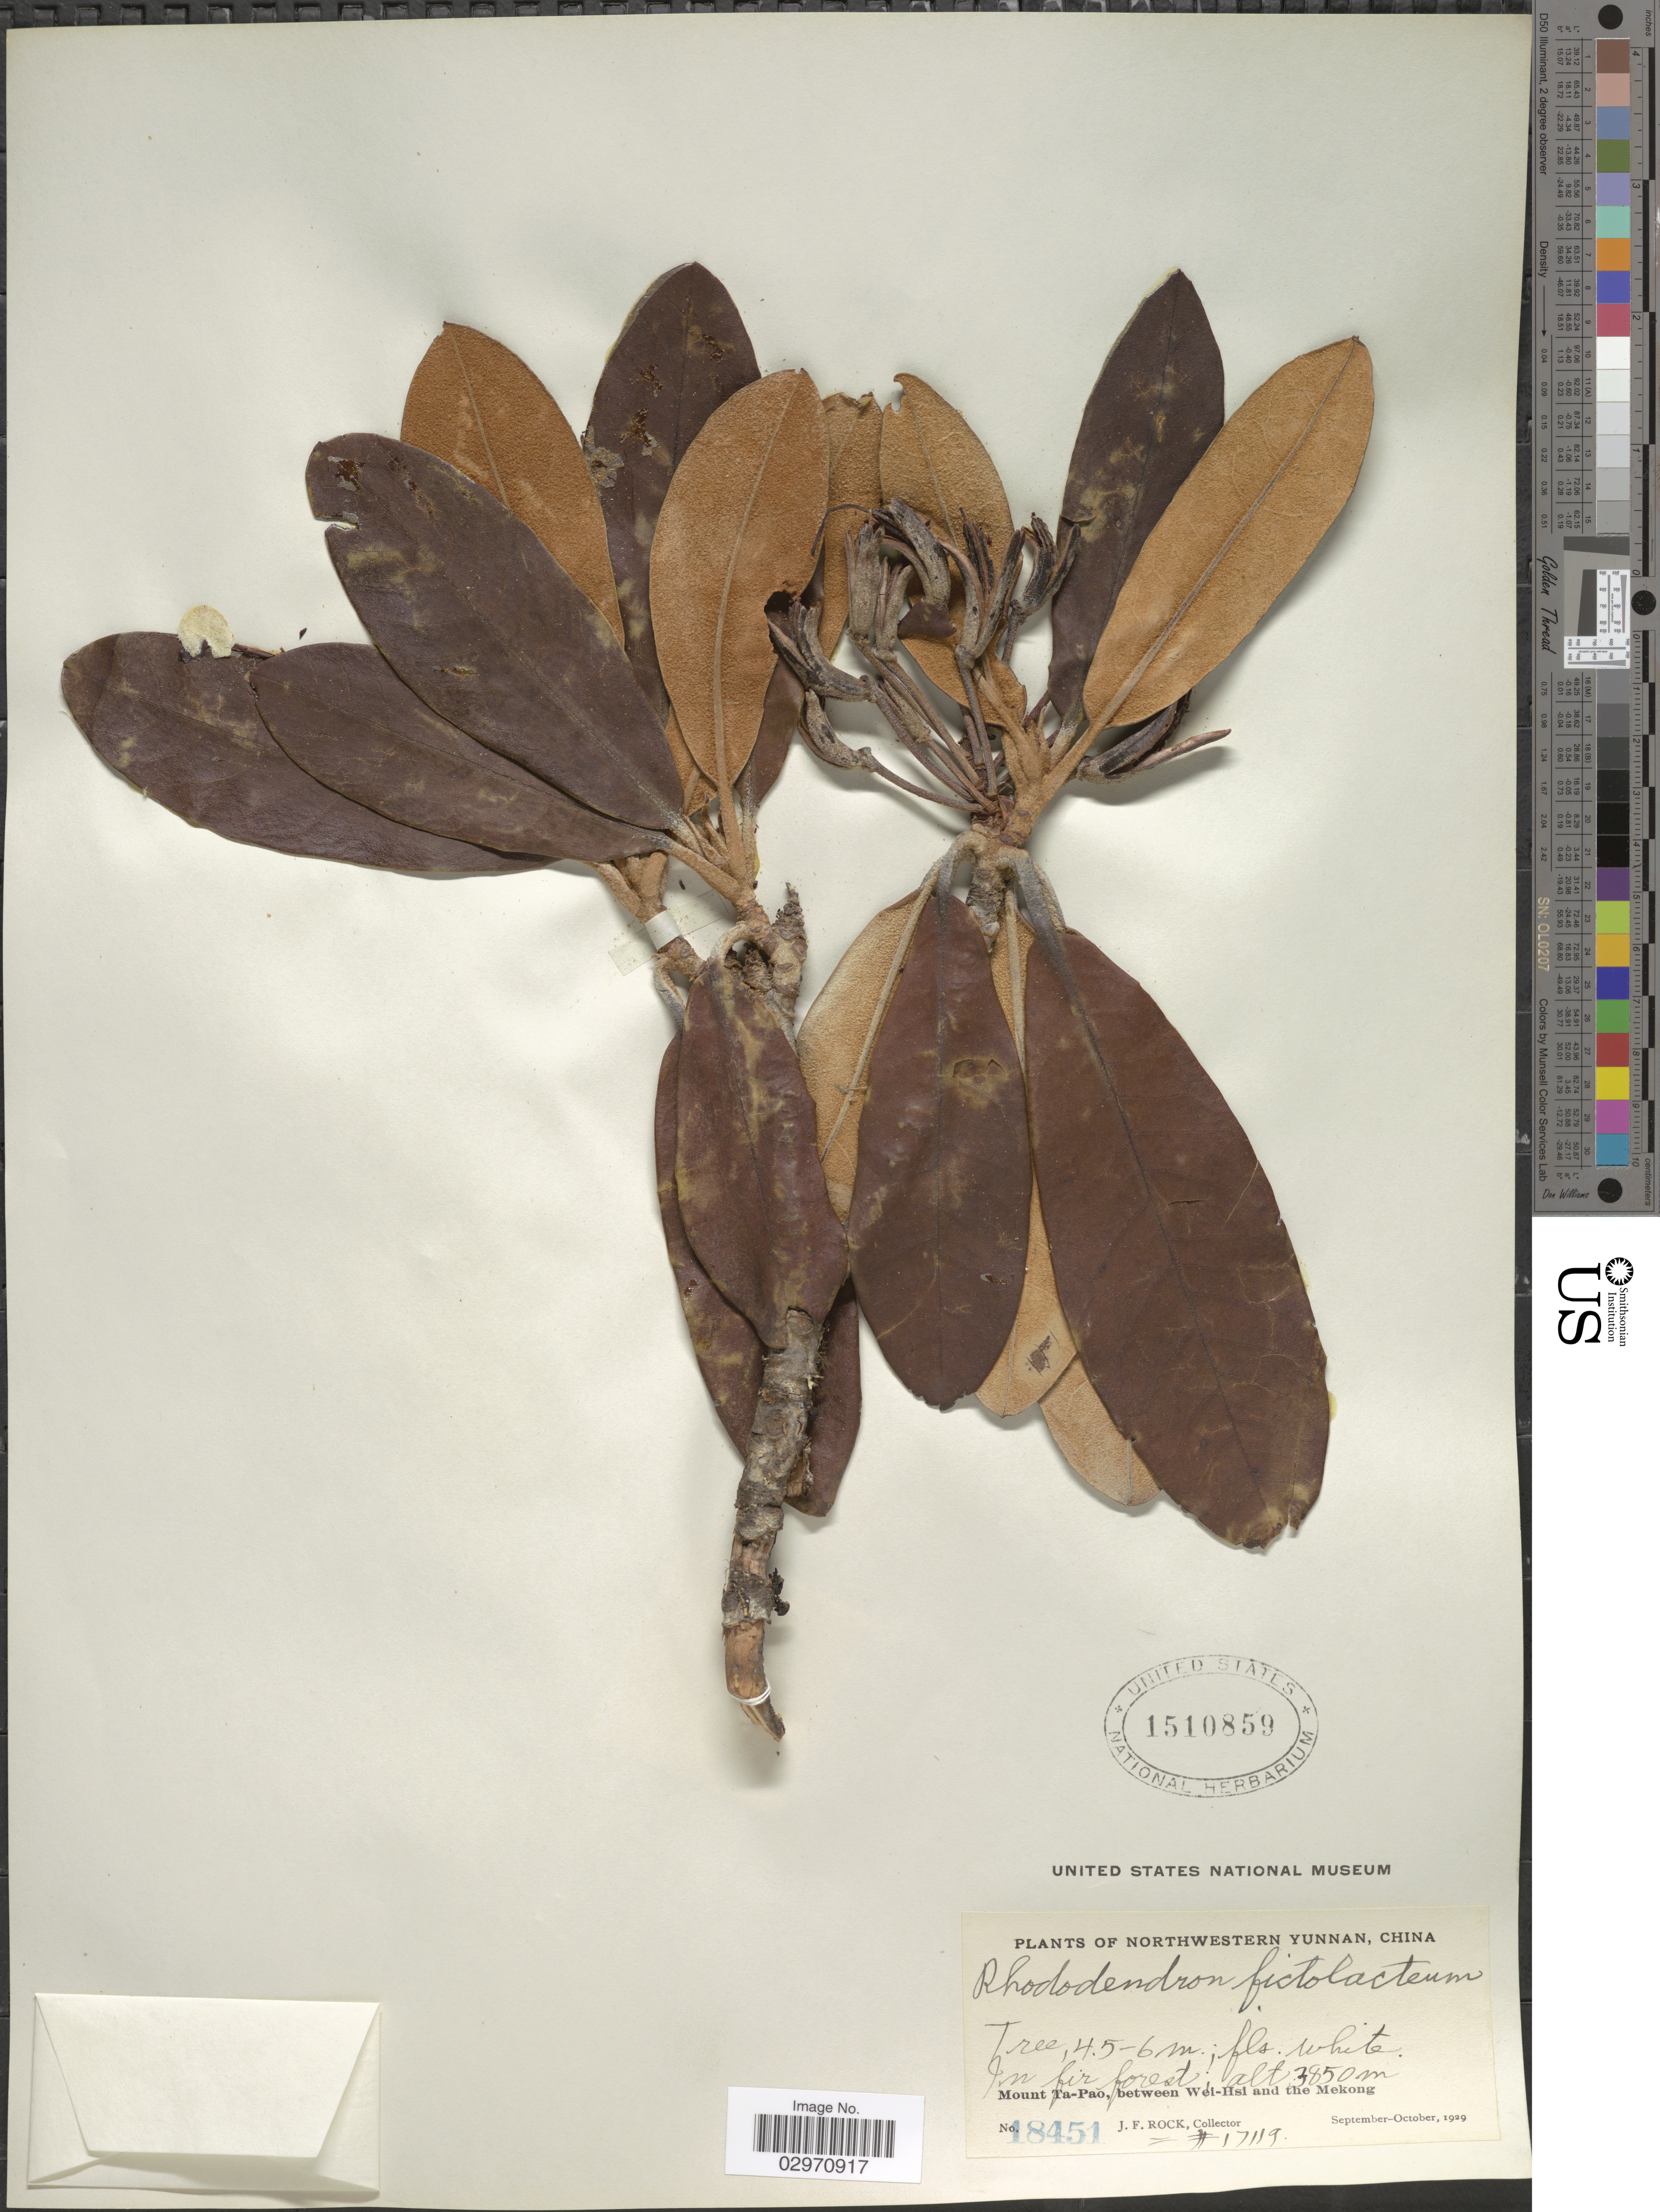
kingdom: Plantae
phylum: Tracheophyta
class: Magnoliopsida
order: Ericales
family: Ericaceae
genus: Rhododendron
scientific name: Rhododendron fictolacteum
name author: Balf. f.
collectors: J. Rock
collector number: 18451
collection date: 1929-09/1929-10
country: China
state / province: Yunnan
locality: Northwestern Yunnan. Mount Ta-Pao, between Wei-Hsi and the Mekong.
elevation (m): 3850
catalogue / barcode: US 1510859